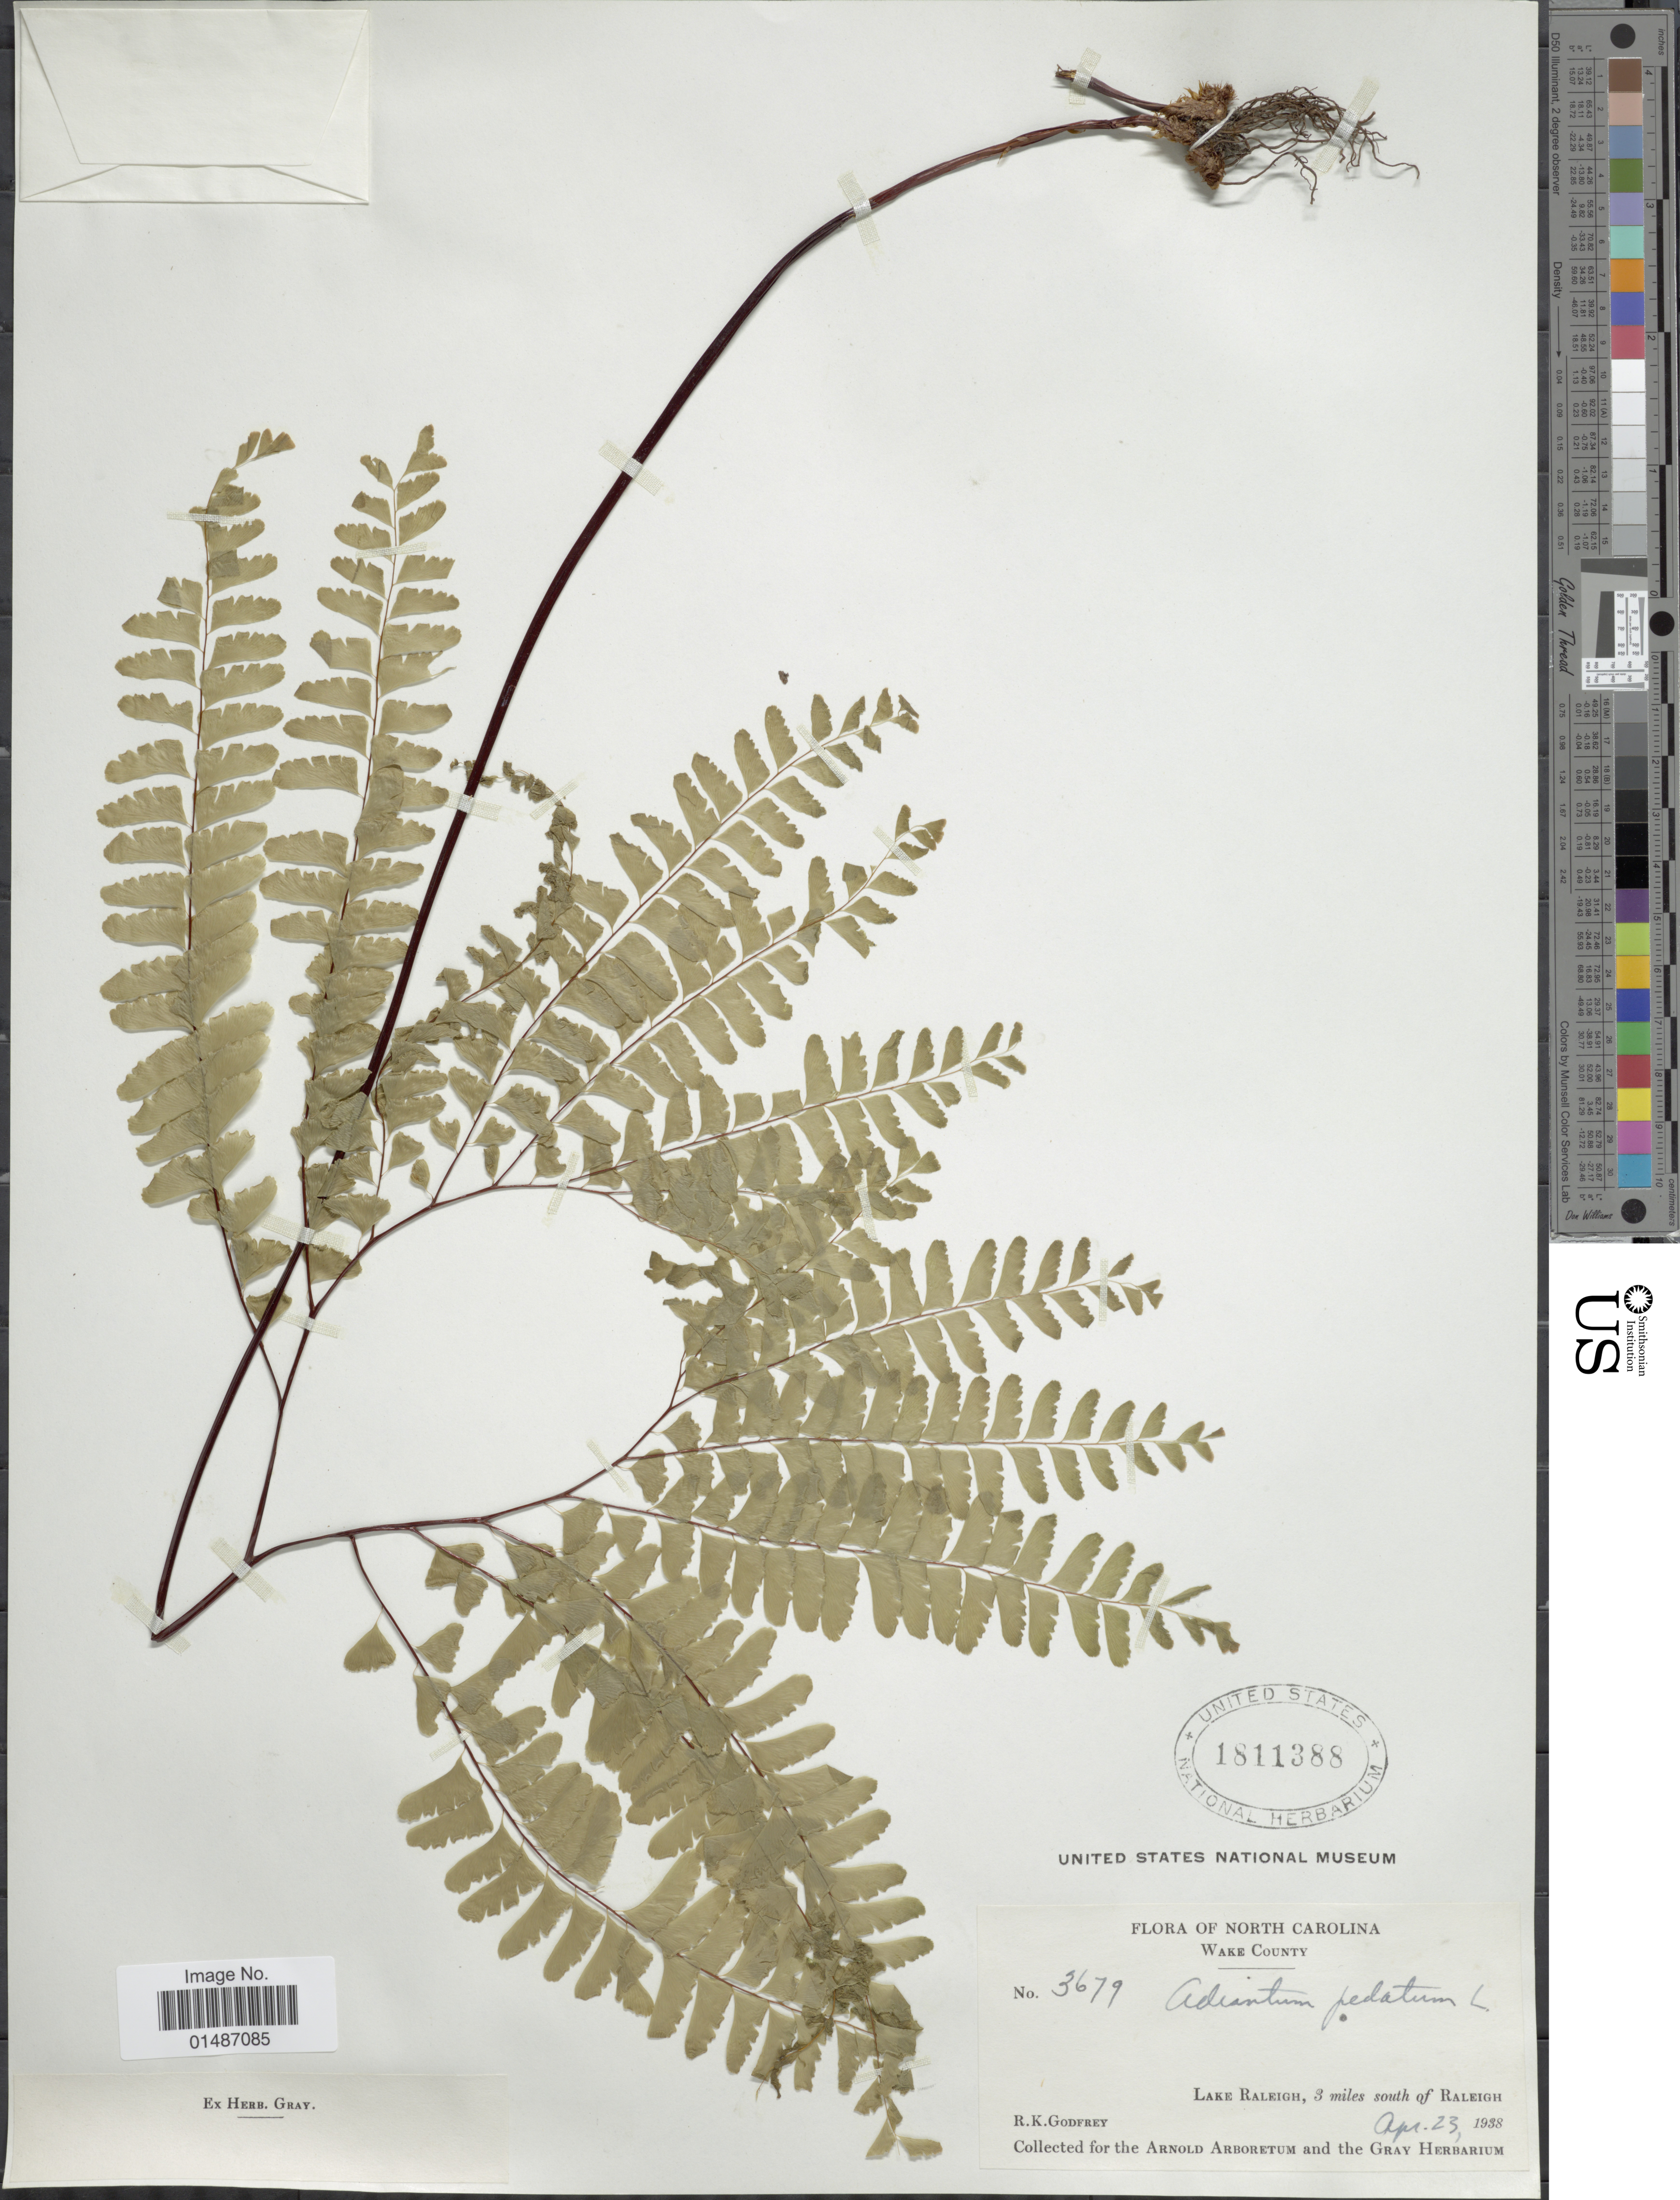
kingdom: Plantae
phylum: Tracheophyta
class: Polypodiopsida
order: Polypodiales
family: Pteridaceae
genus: Adiantum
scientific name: Adiantum pedatum var. pedatum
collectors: R. K. Godfrey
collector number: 3679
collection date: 1938-04-23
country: United States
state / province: North Carolina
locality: Wake County. Lake Raleigh, 3 miles south of Raleigh.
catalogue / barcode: US 1811388